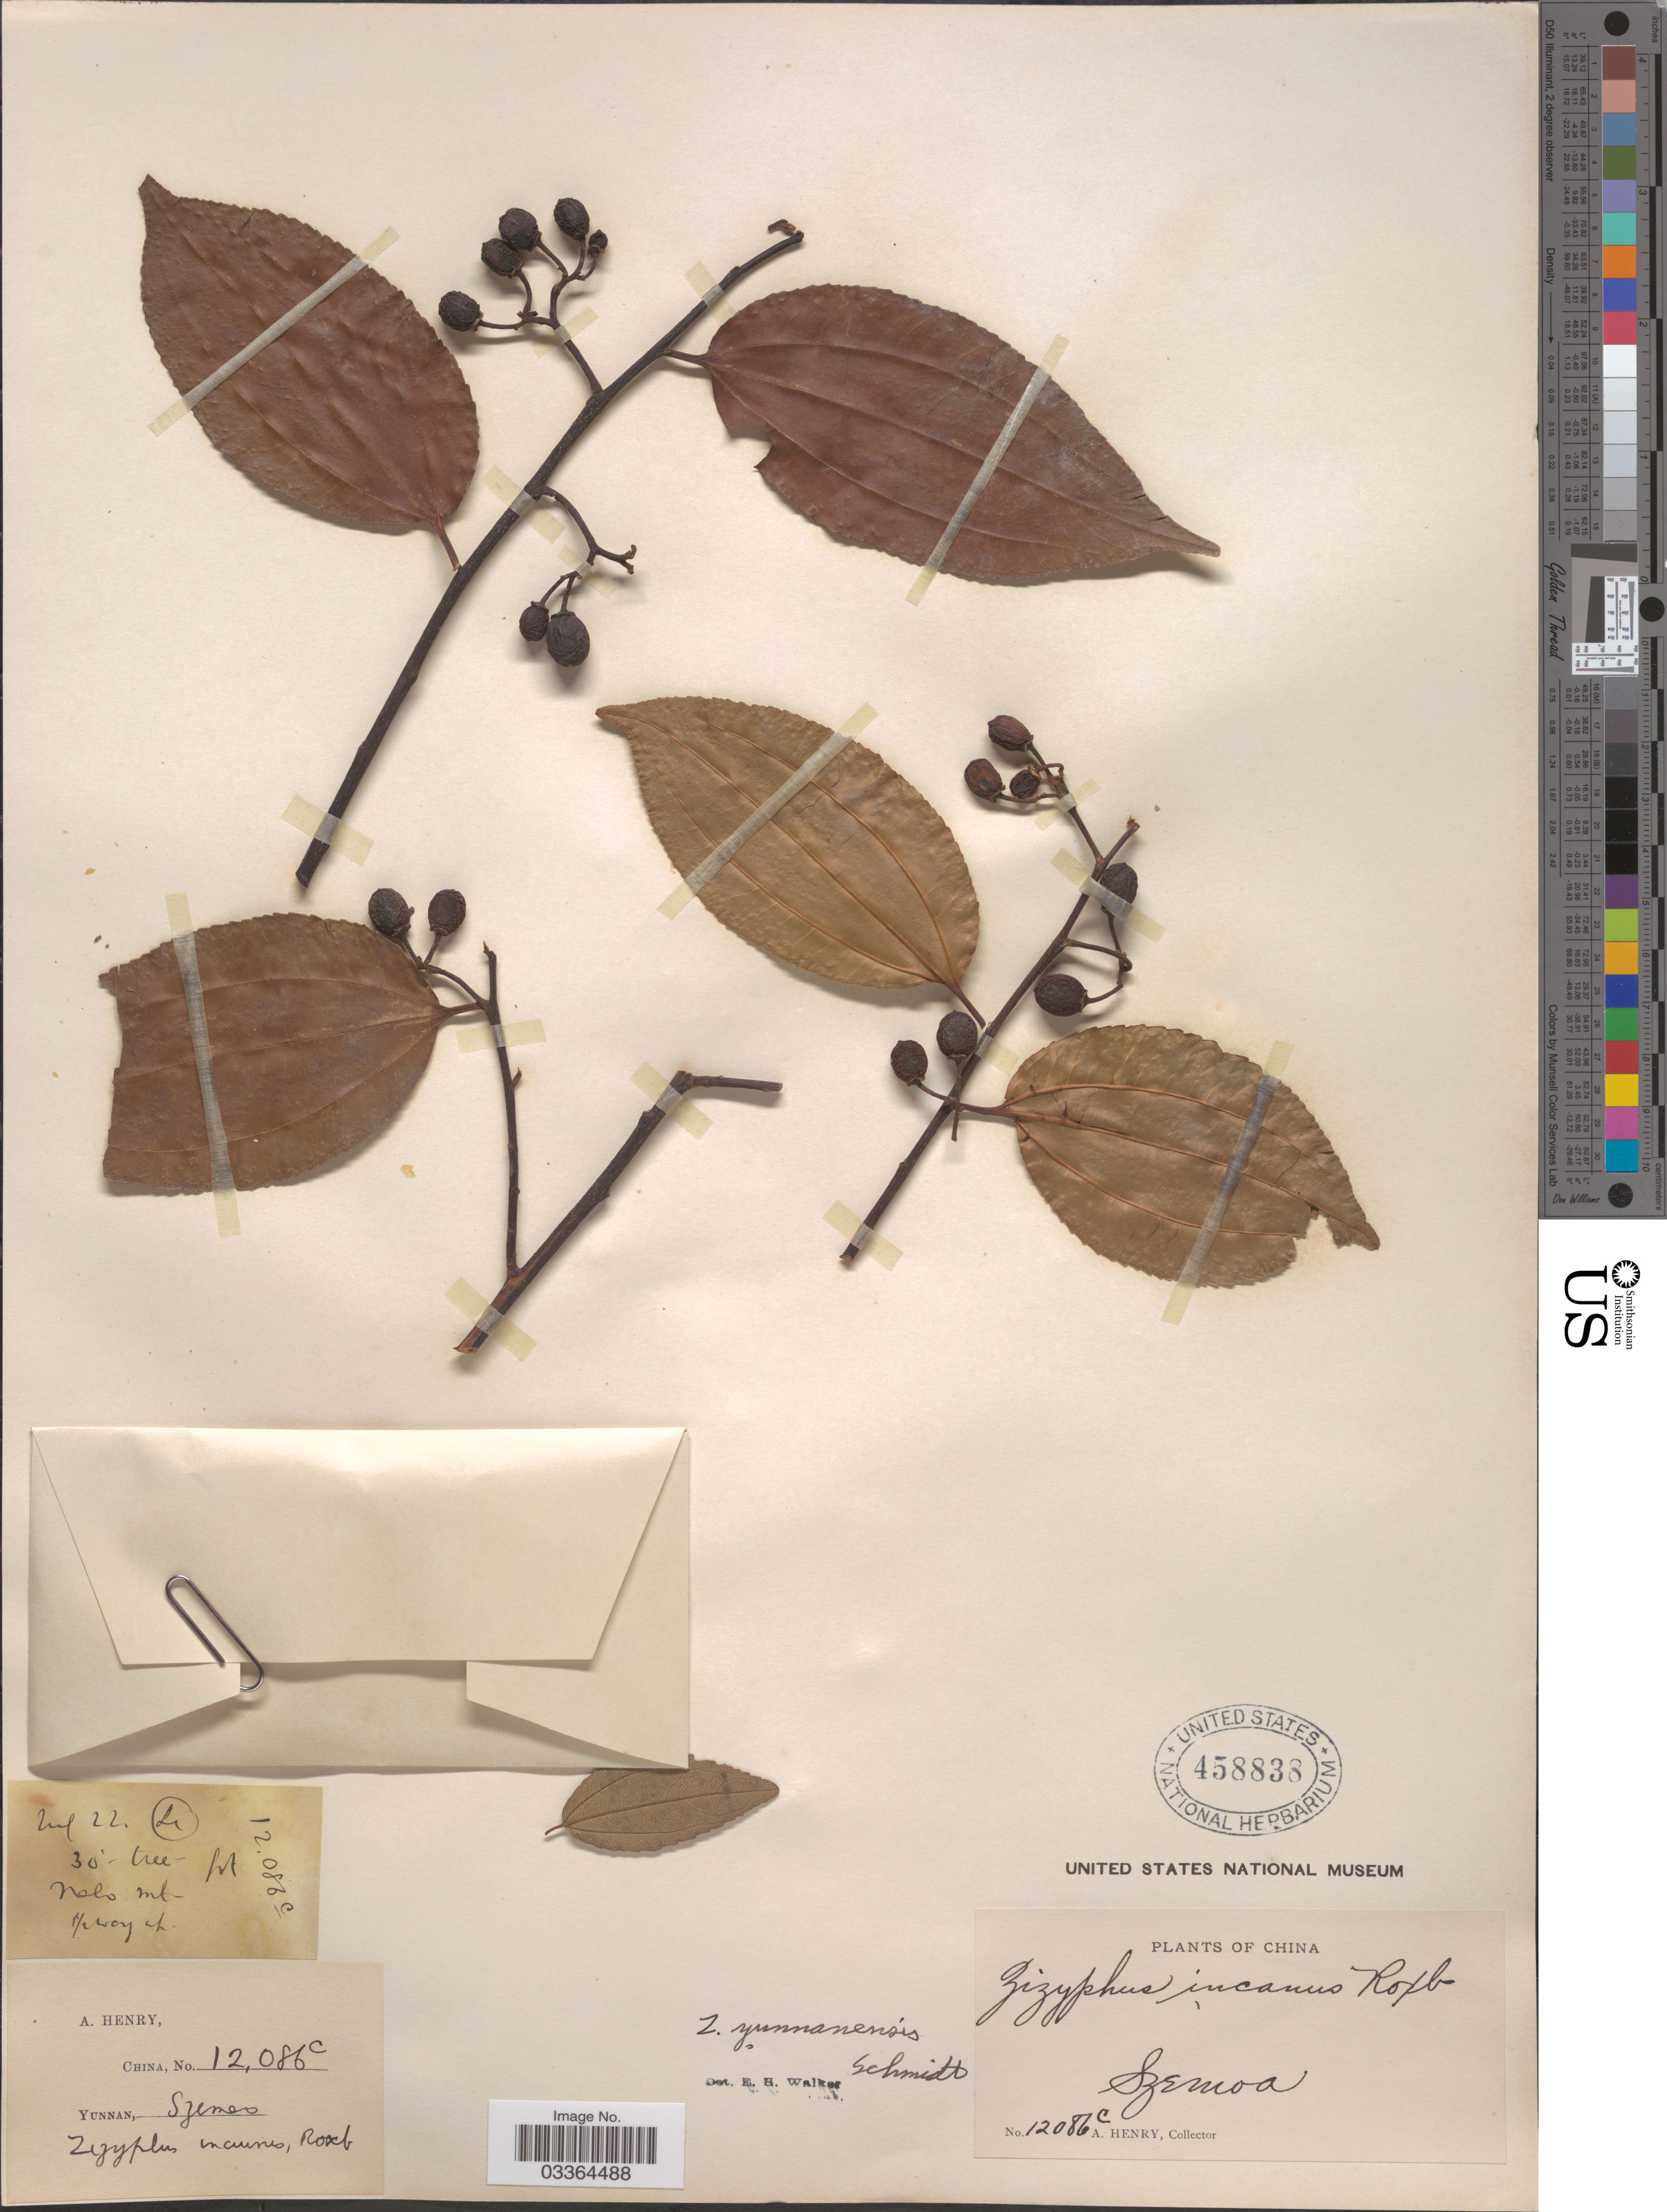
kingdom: Plantae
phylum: Tracheophyta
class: Magnoliopsida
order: Rosales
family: Rhamnaceae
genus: Ziziphus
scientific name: Ziziphus yunnanensis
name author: C.K. Schneid.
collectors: A. Henry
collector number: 12086 C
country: China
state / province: Yunnan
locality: Szemoa. Nelo Mt. Li.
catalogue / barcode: US 458838